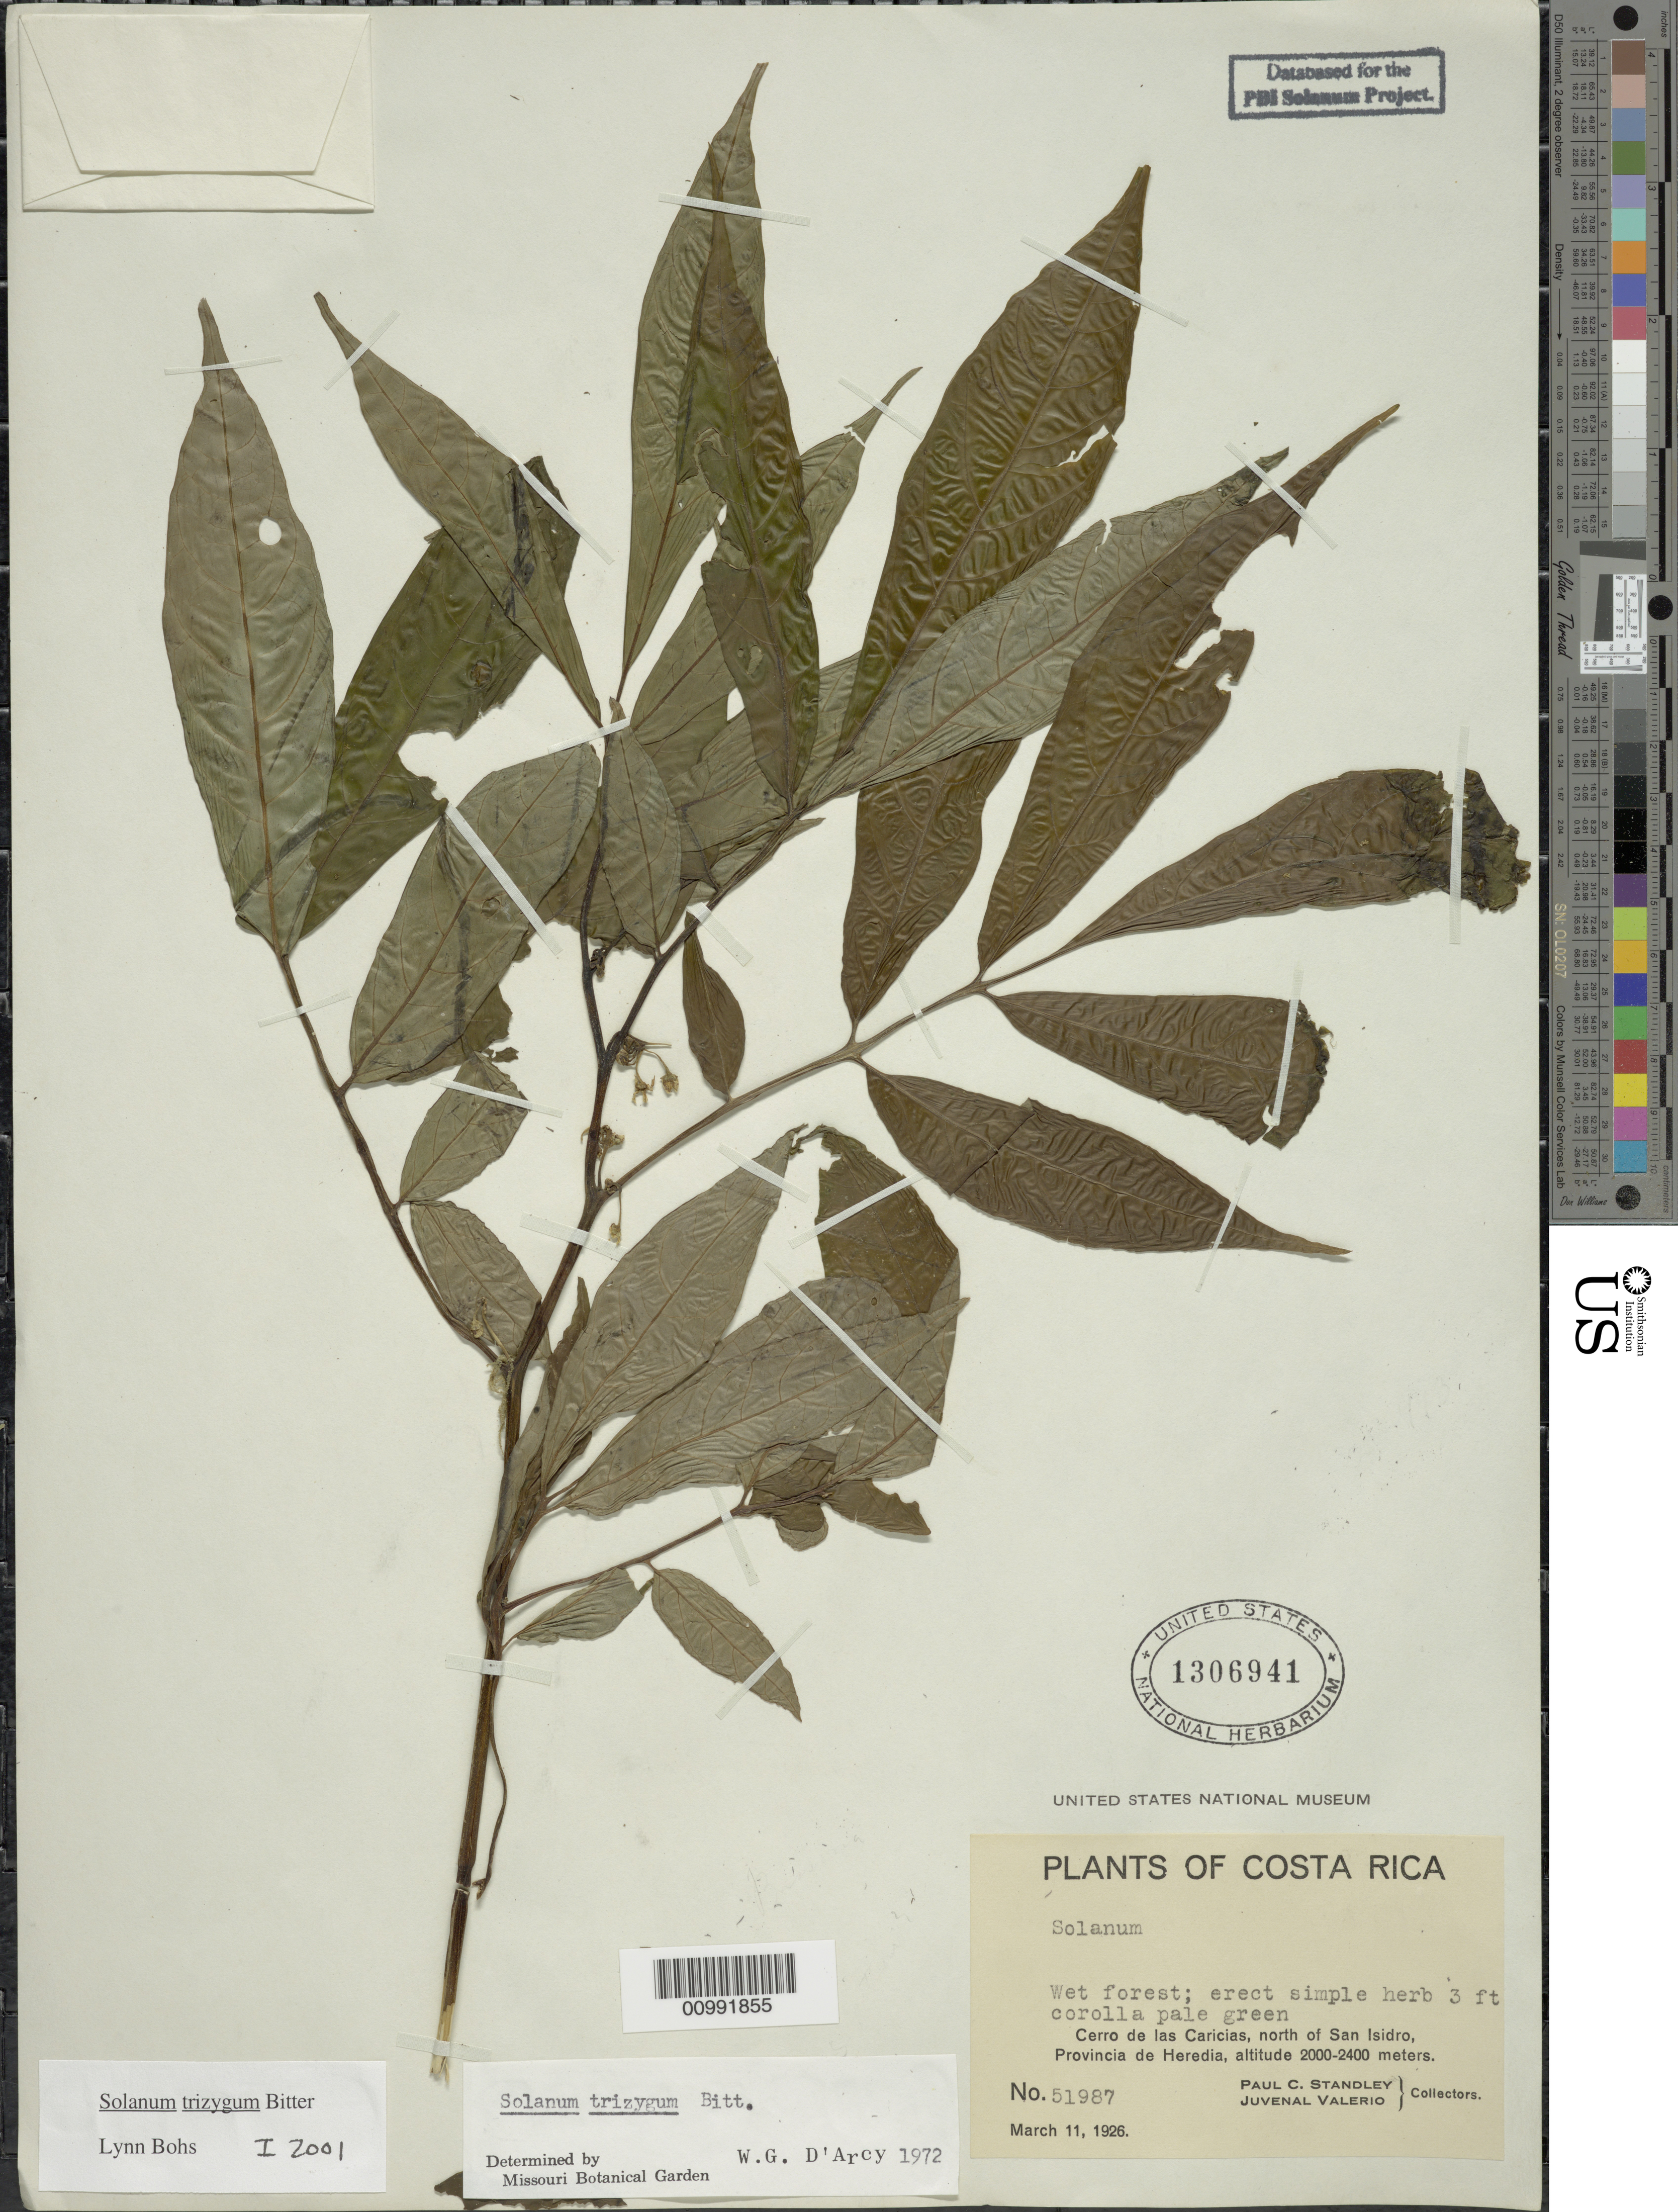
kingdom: Plantae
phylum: Tracheophyta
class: Magnoliopsida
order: Solanales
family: Solanaceae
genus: Solanum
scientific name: Solanum trizygum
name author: Bitter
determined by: Bohs, L. A.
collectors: P. C. Standley & J. Valerio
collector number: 51987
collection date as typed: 11 Mar 1926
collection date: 1926-03-11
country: Costa Rica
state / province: Heredia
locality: Cerro de las Caricias, north of San Isidro.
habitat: Wet forest.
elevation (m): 2000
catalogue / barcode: US 1306941